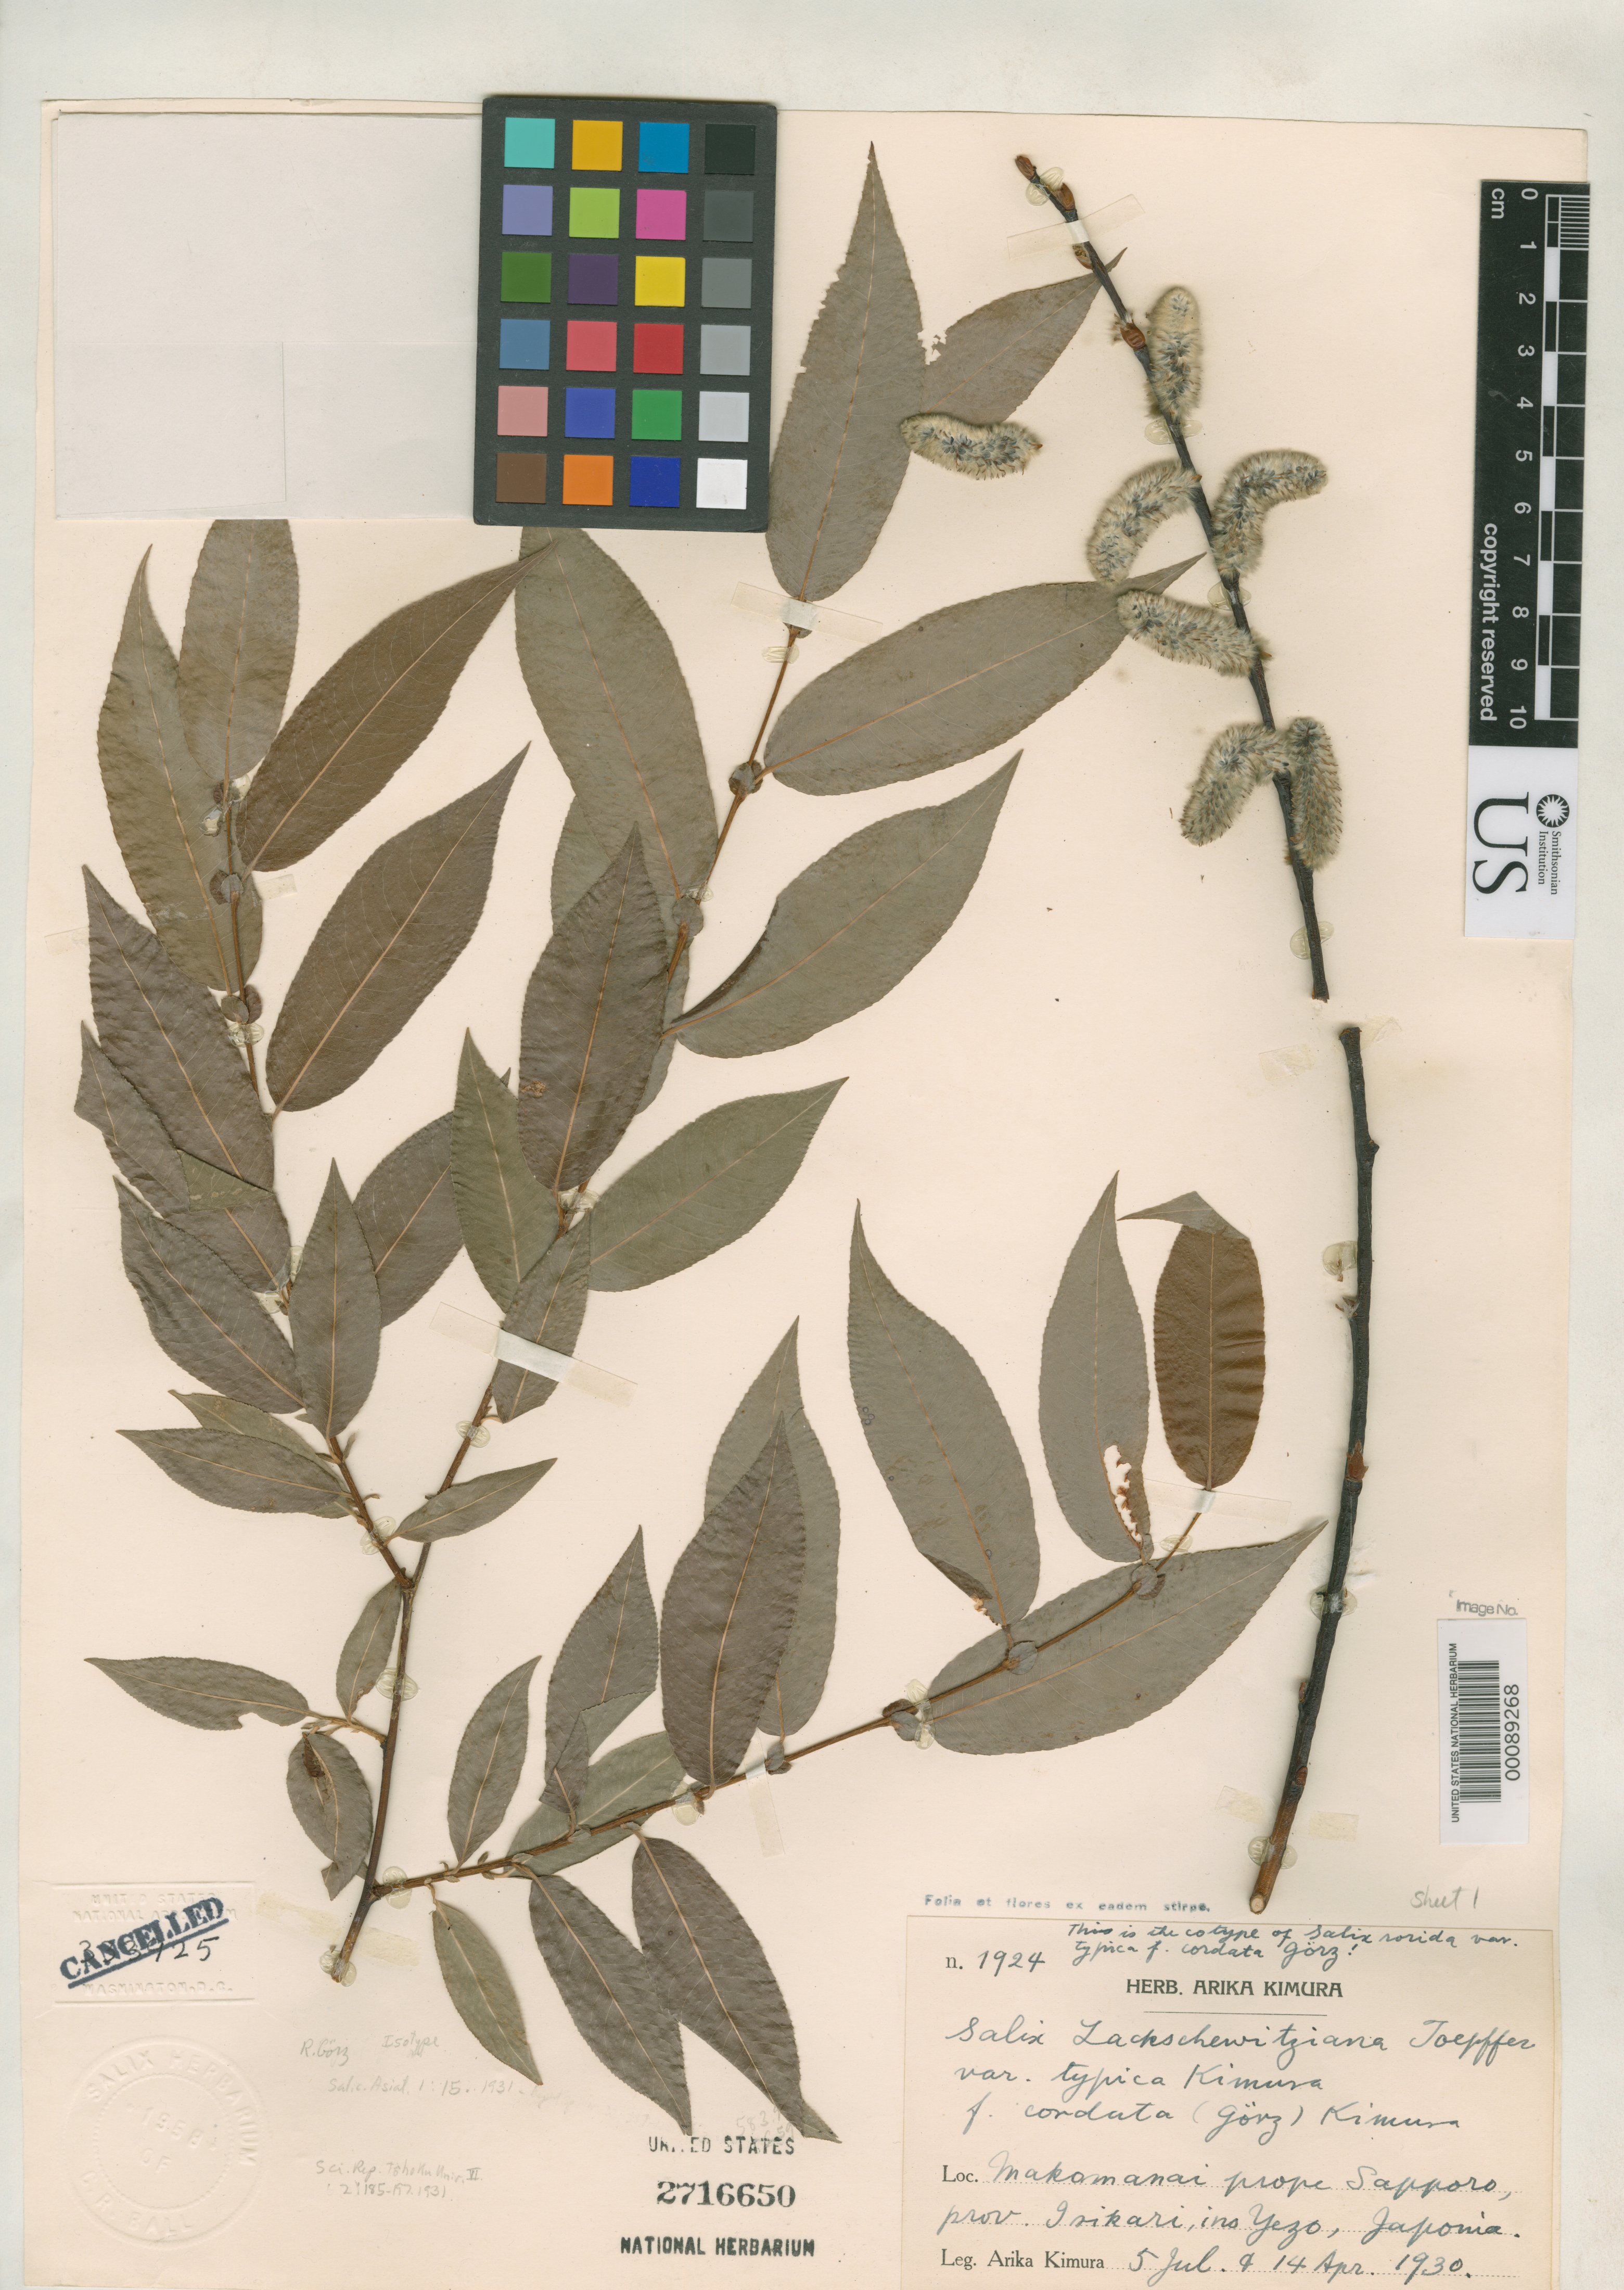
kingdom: Plantae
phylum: Tracheophyta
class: Magnoliopsida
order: Malpighiales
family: Salicaceae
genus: Salix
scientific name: Salix rorida f. cordata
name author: Goerz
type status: Isosyntype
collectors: A. Kimura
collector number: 1924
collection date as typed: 14 Apr 1930 and 05 Jul 1930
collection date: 1930-04-14,1930-07-05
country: Japan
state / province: Hokkaido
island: Hokkaido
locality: Makomanai, prope Sapporo, prov. Isikari, ins. Yezo, Japonia.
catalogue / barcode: US 2716650